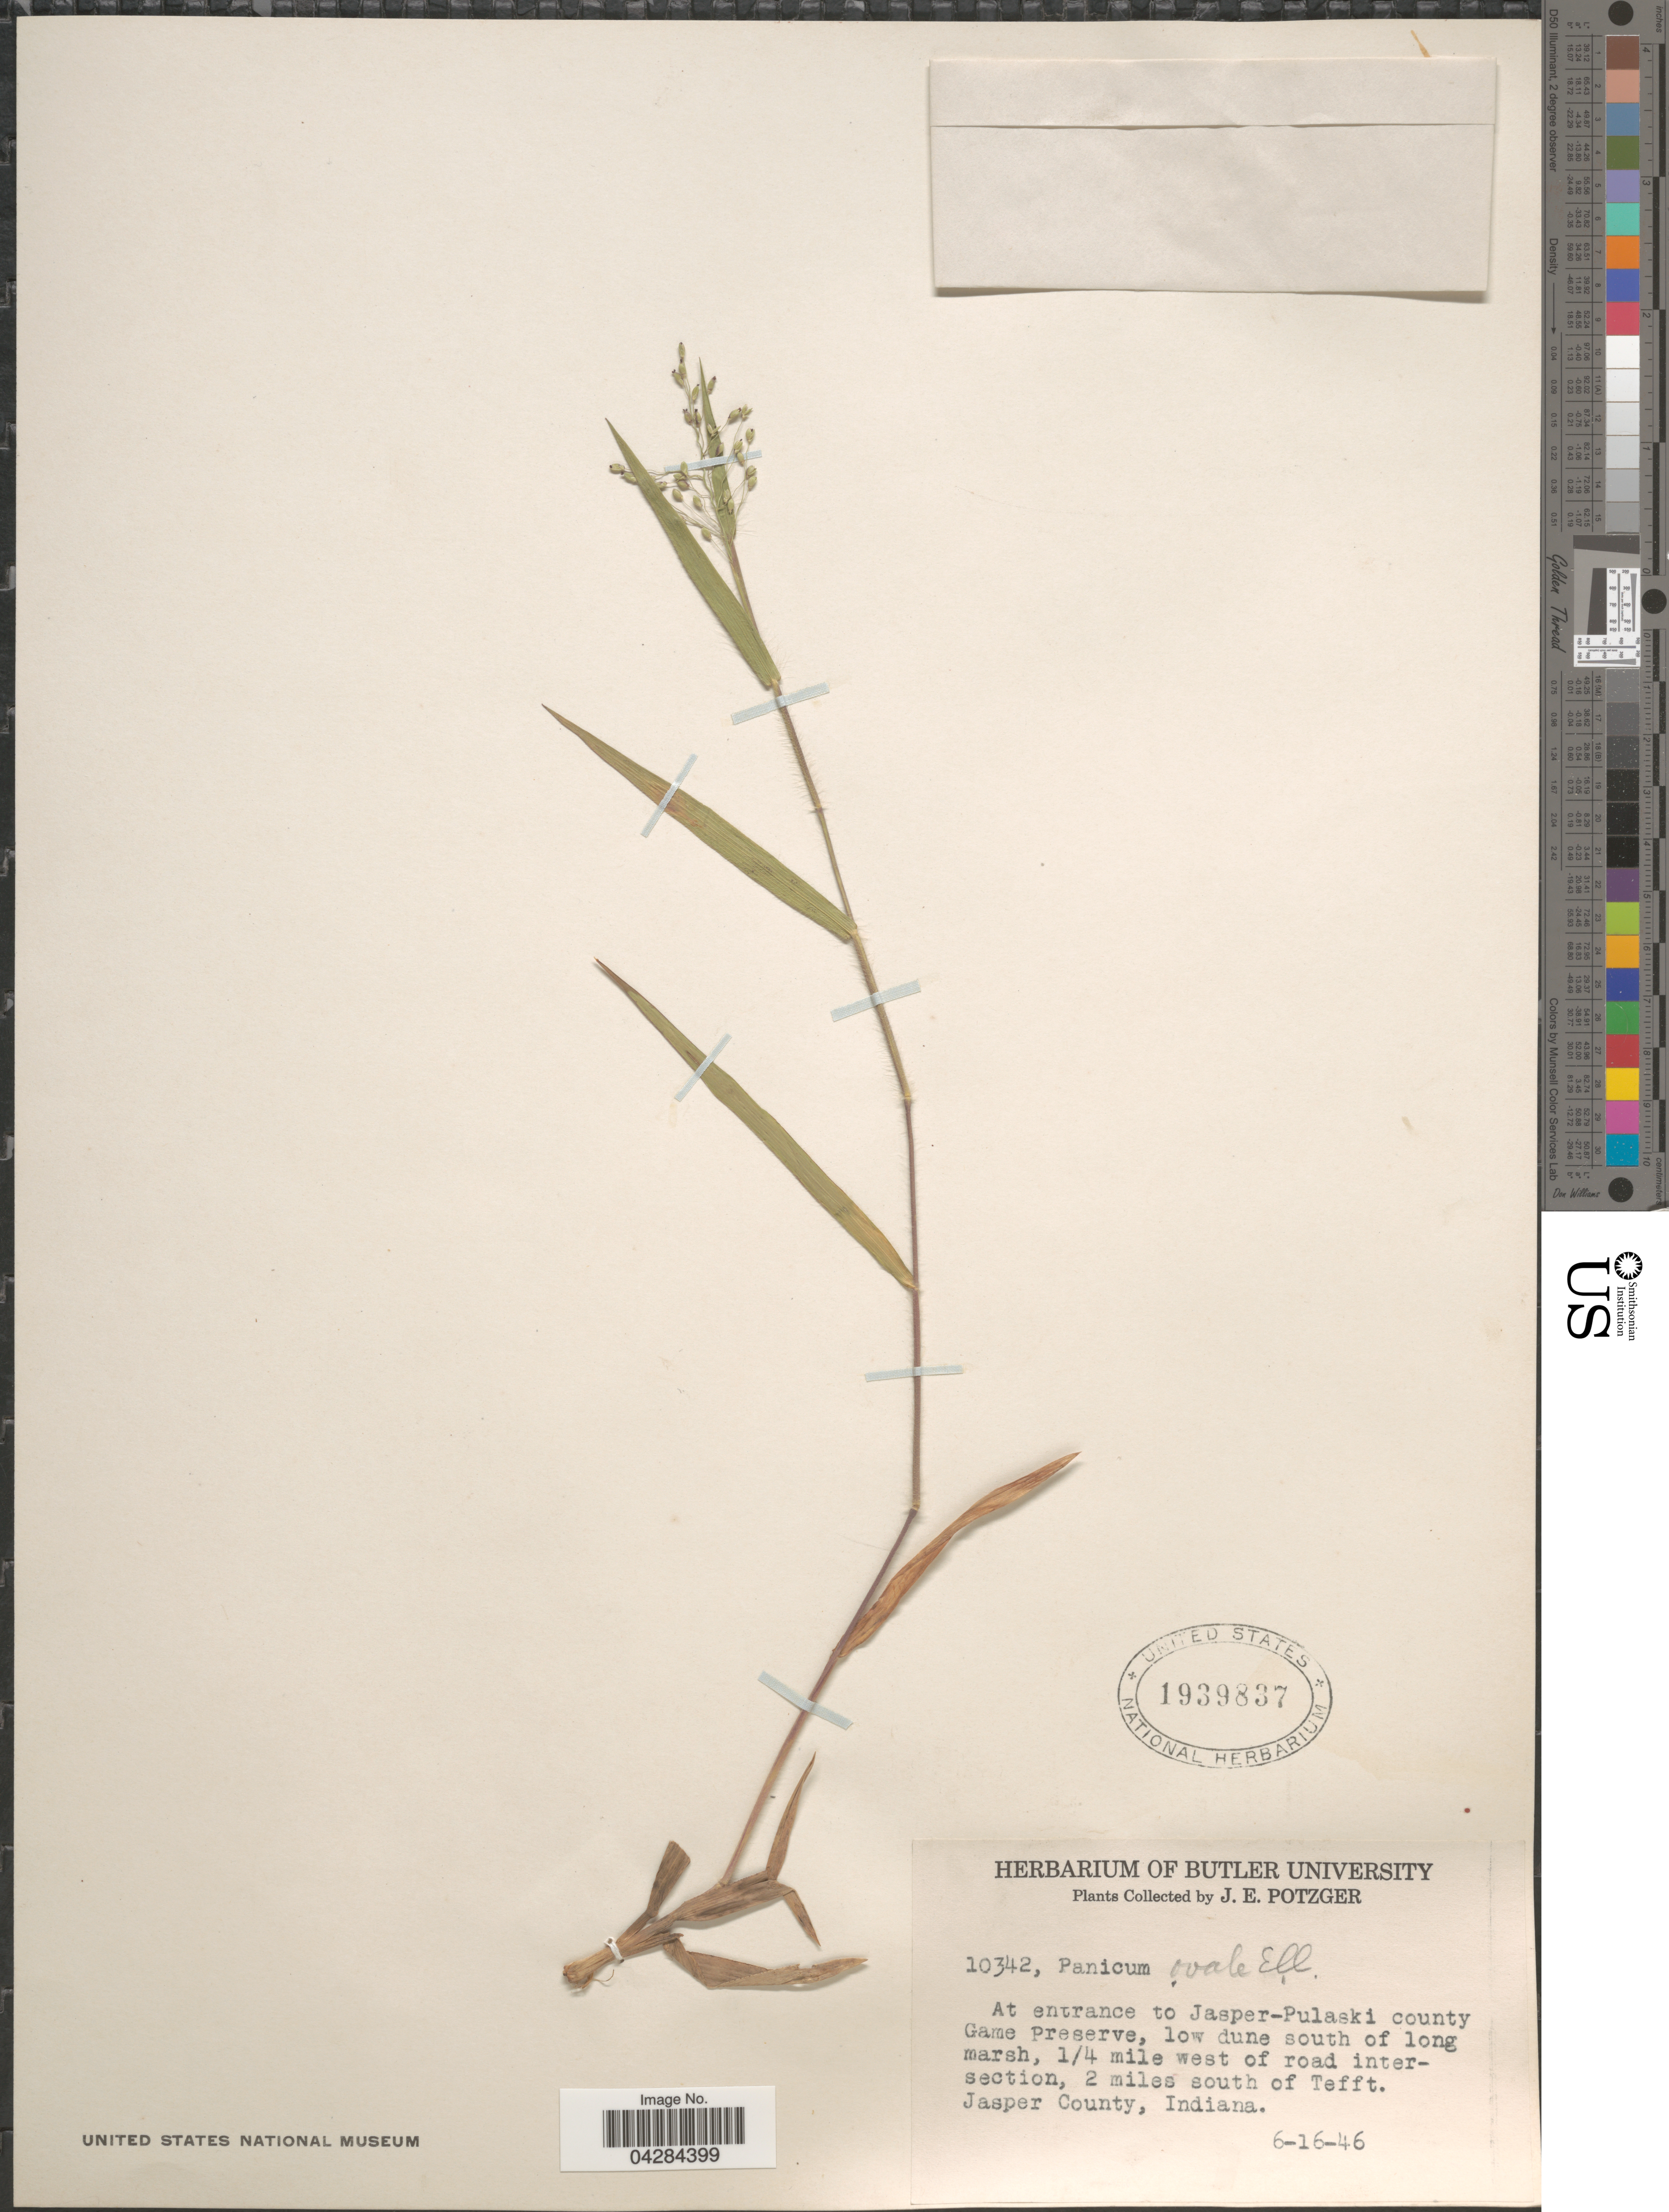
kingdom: Plantae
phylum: Tracheophyta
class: Liliopsida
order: Poales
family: Poaceae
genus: Dichanthelium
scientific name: Dichanthelium ovale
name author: (Elliott) Gould & C.A. Clark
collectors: J. Potzger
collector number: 10342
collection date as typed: Transcribed d/m/y: 16/6/46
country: United States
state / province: Indiana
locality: At entrance to Jasper-Pulaski county Game Preserve, low dune south of long marsh, ¼ mile west of road intersection, 2 miles south of Tefft. Jasper County.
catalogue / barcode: US 1939837